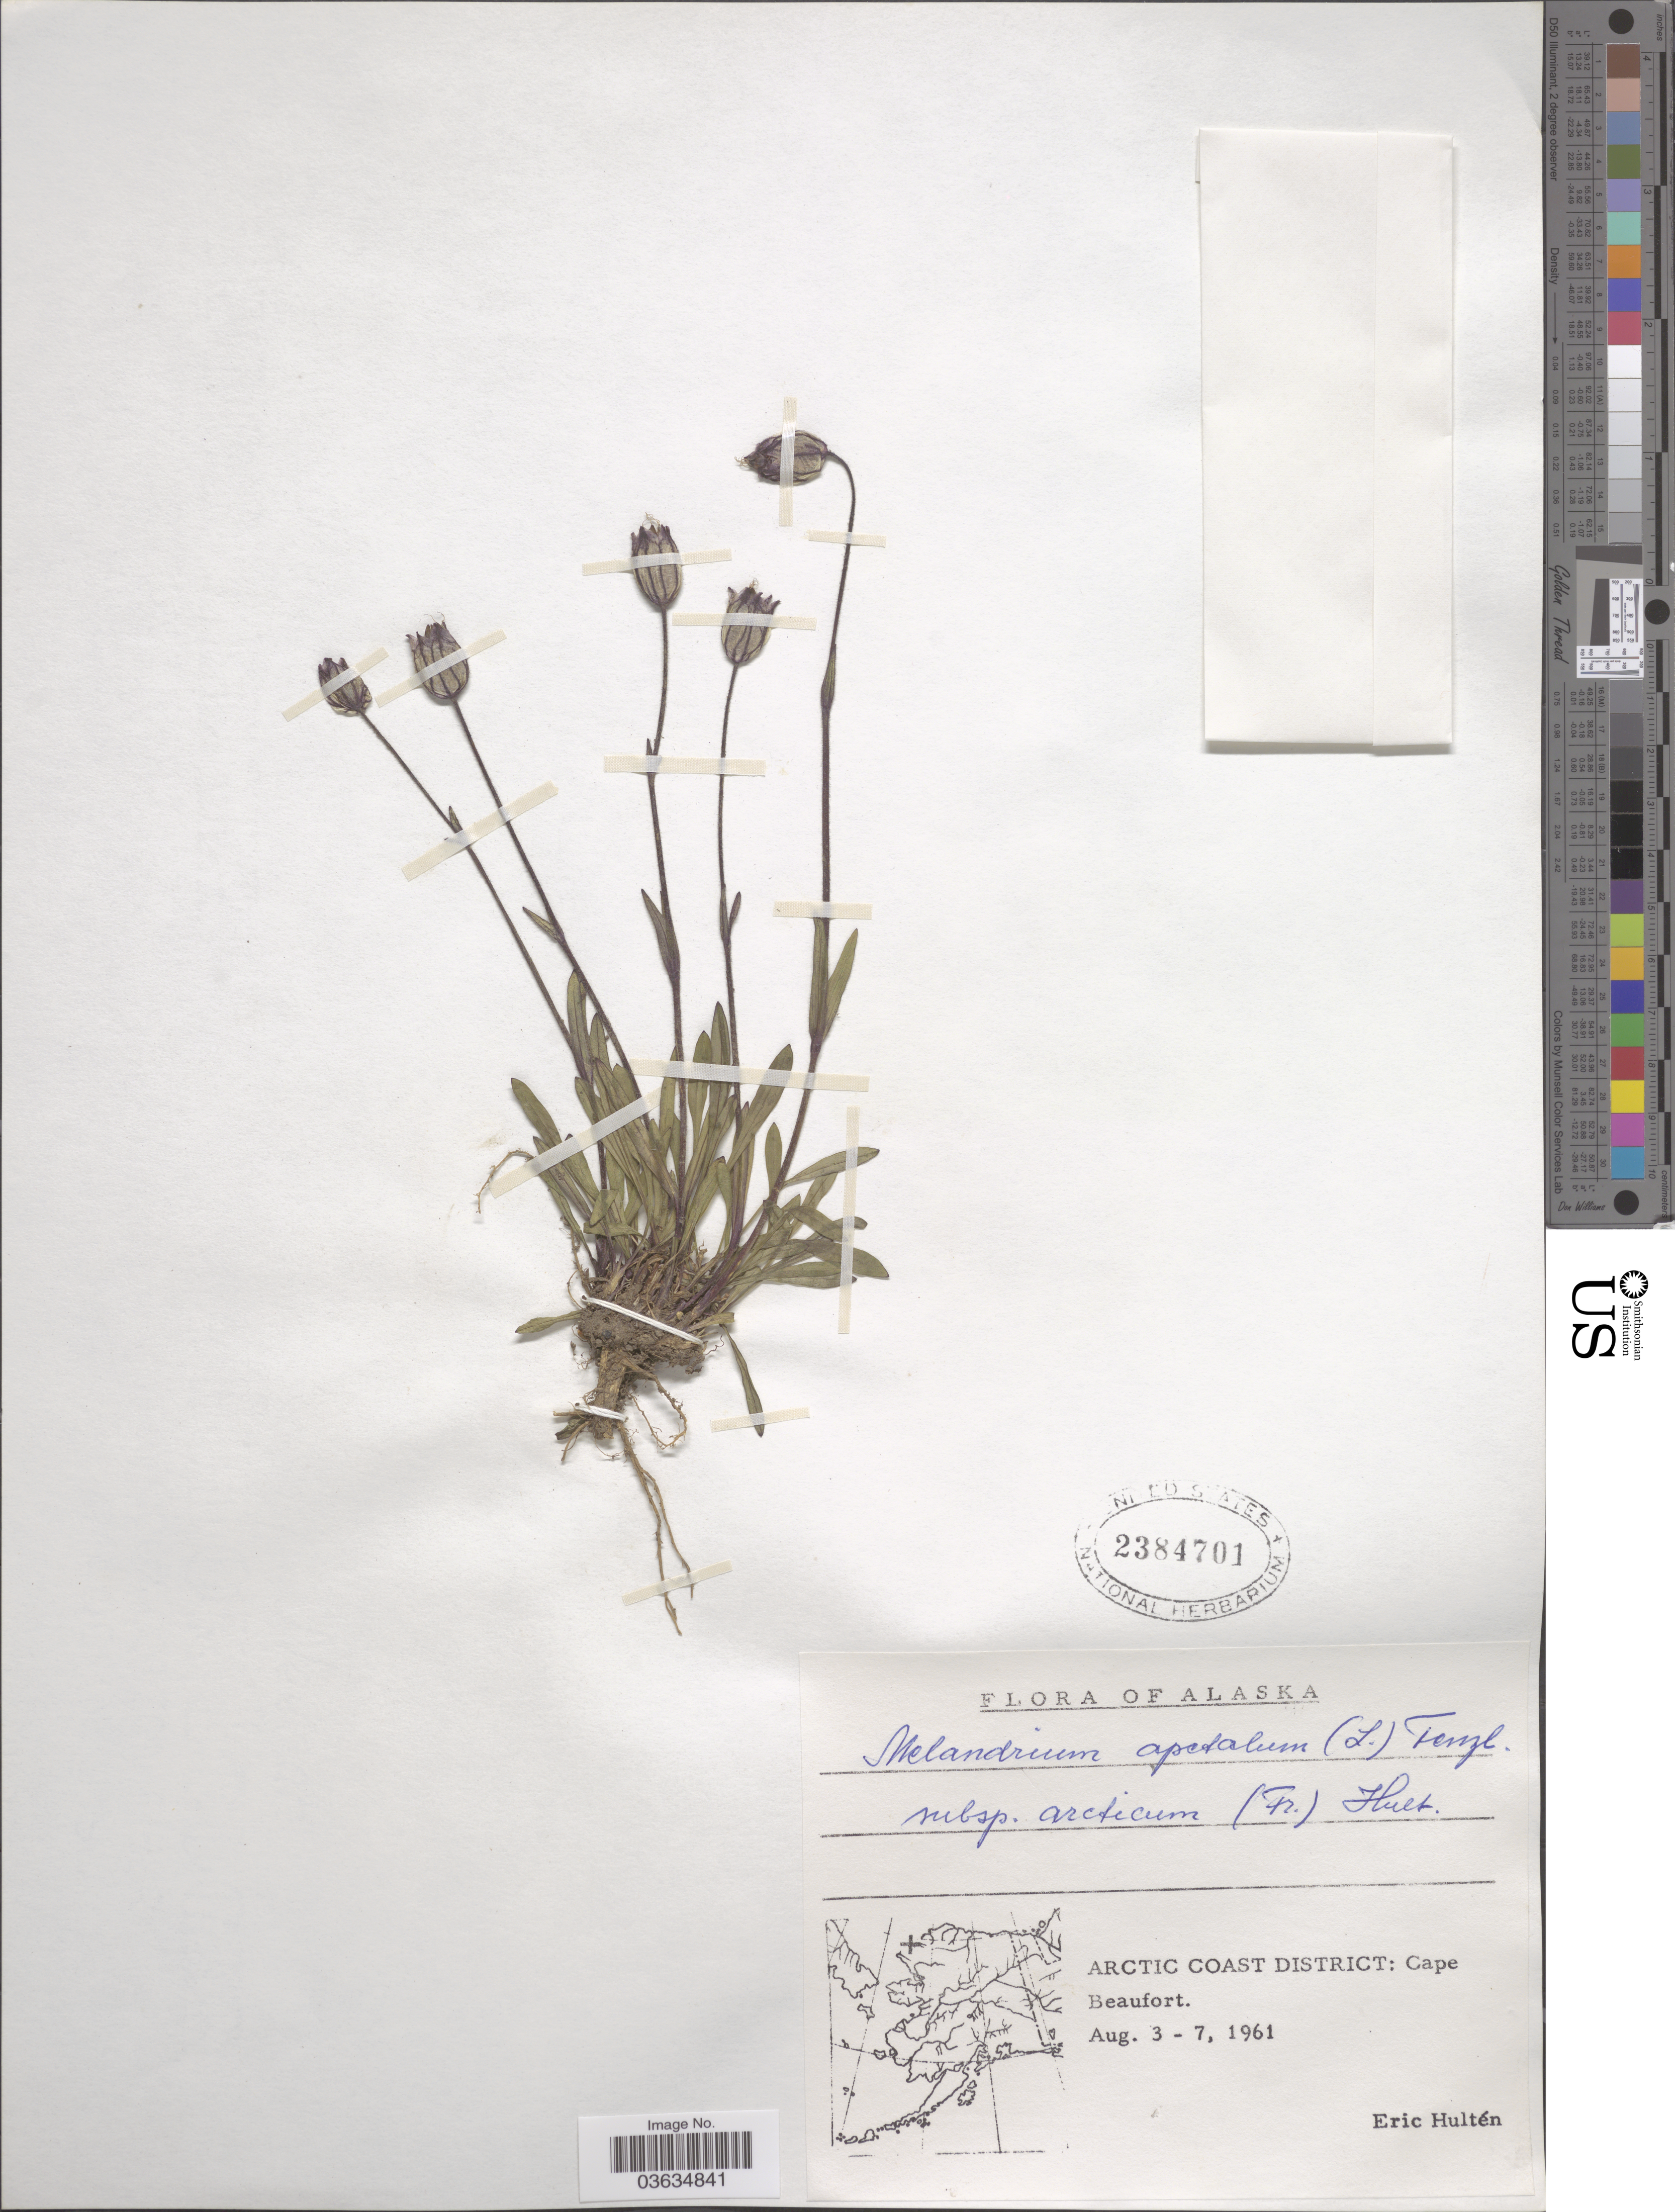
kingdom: Plantae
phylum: Tracheophyta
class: Magnoliopsida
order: Caryophyllales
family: Caryophyllaceae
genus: Silene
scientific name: Silene uralensis subsp. uralensis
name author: (Rupr.) Bocquet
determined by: Strong, Mark T., (BOT), Smithsonian Institution - National Museum of Natural History (UNITED STATES)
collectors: E. G. Hultén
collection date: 1961-08-03/1961-08-07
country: United States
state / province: Alaska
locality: Arctic Coast District: Cape Beaufort.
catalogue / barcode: US 2384701